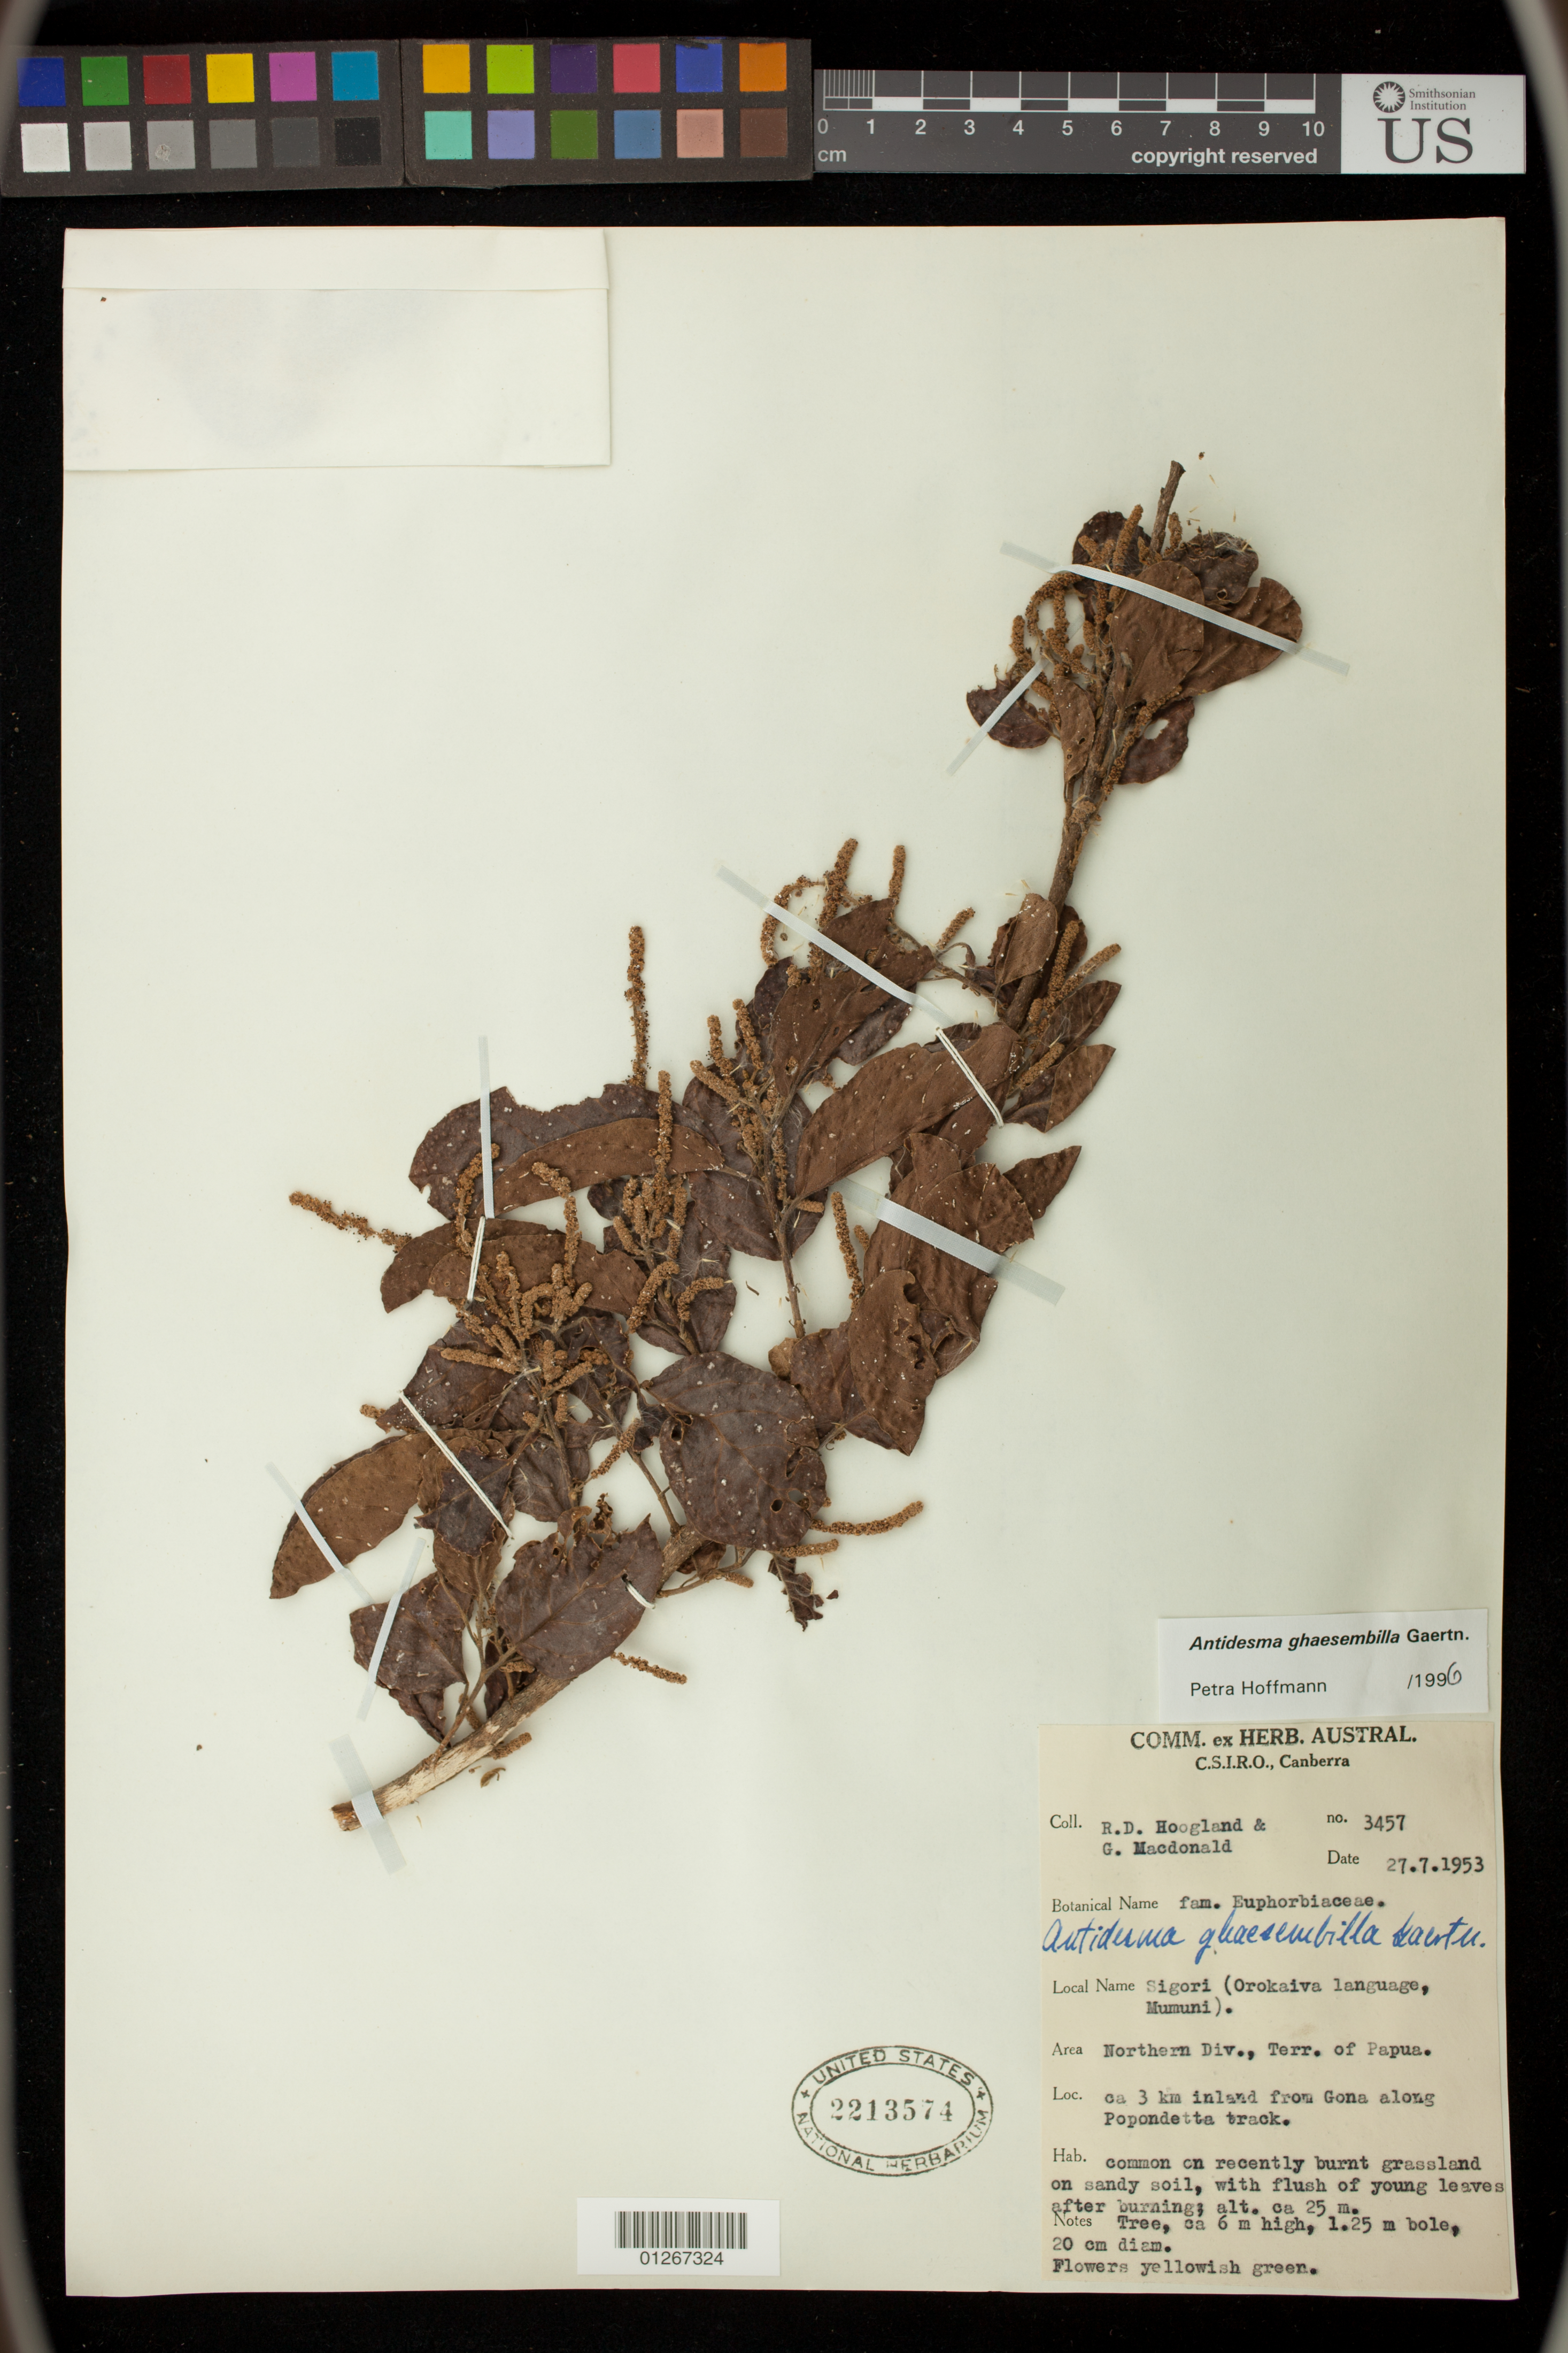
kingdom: Plantae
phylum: Tracheophyta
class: Magnoliopsida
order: Malpighiales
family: Phyllanthaceae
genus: Antidesma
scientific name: Antidesma ghaesembilla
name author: Gaertn.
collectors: R. D. Hoogland & G. Macdonald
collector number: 3457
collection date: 1953-07-27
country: Papua New Guinea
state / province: Northern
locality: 3 km inland from Gona along Popondetta track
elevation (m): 25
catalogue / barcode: US 2213574